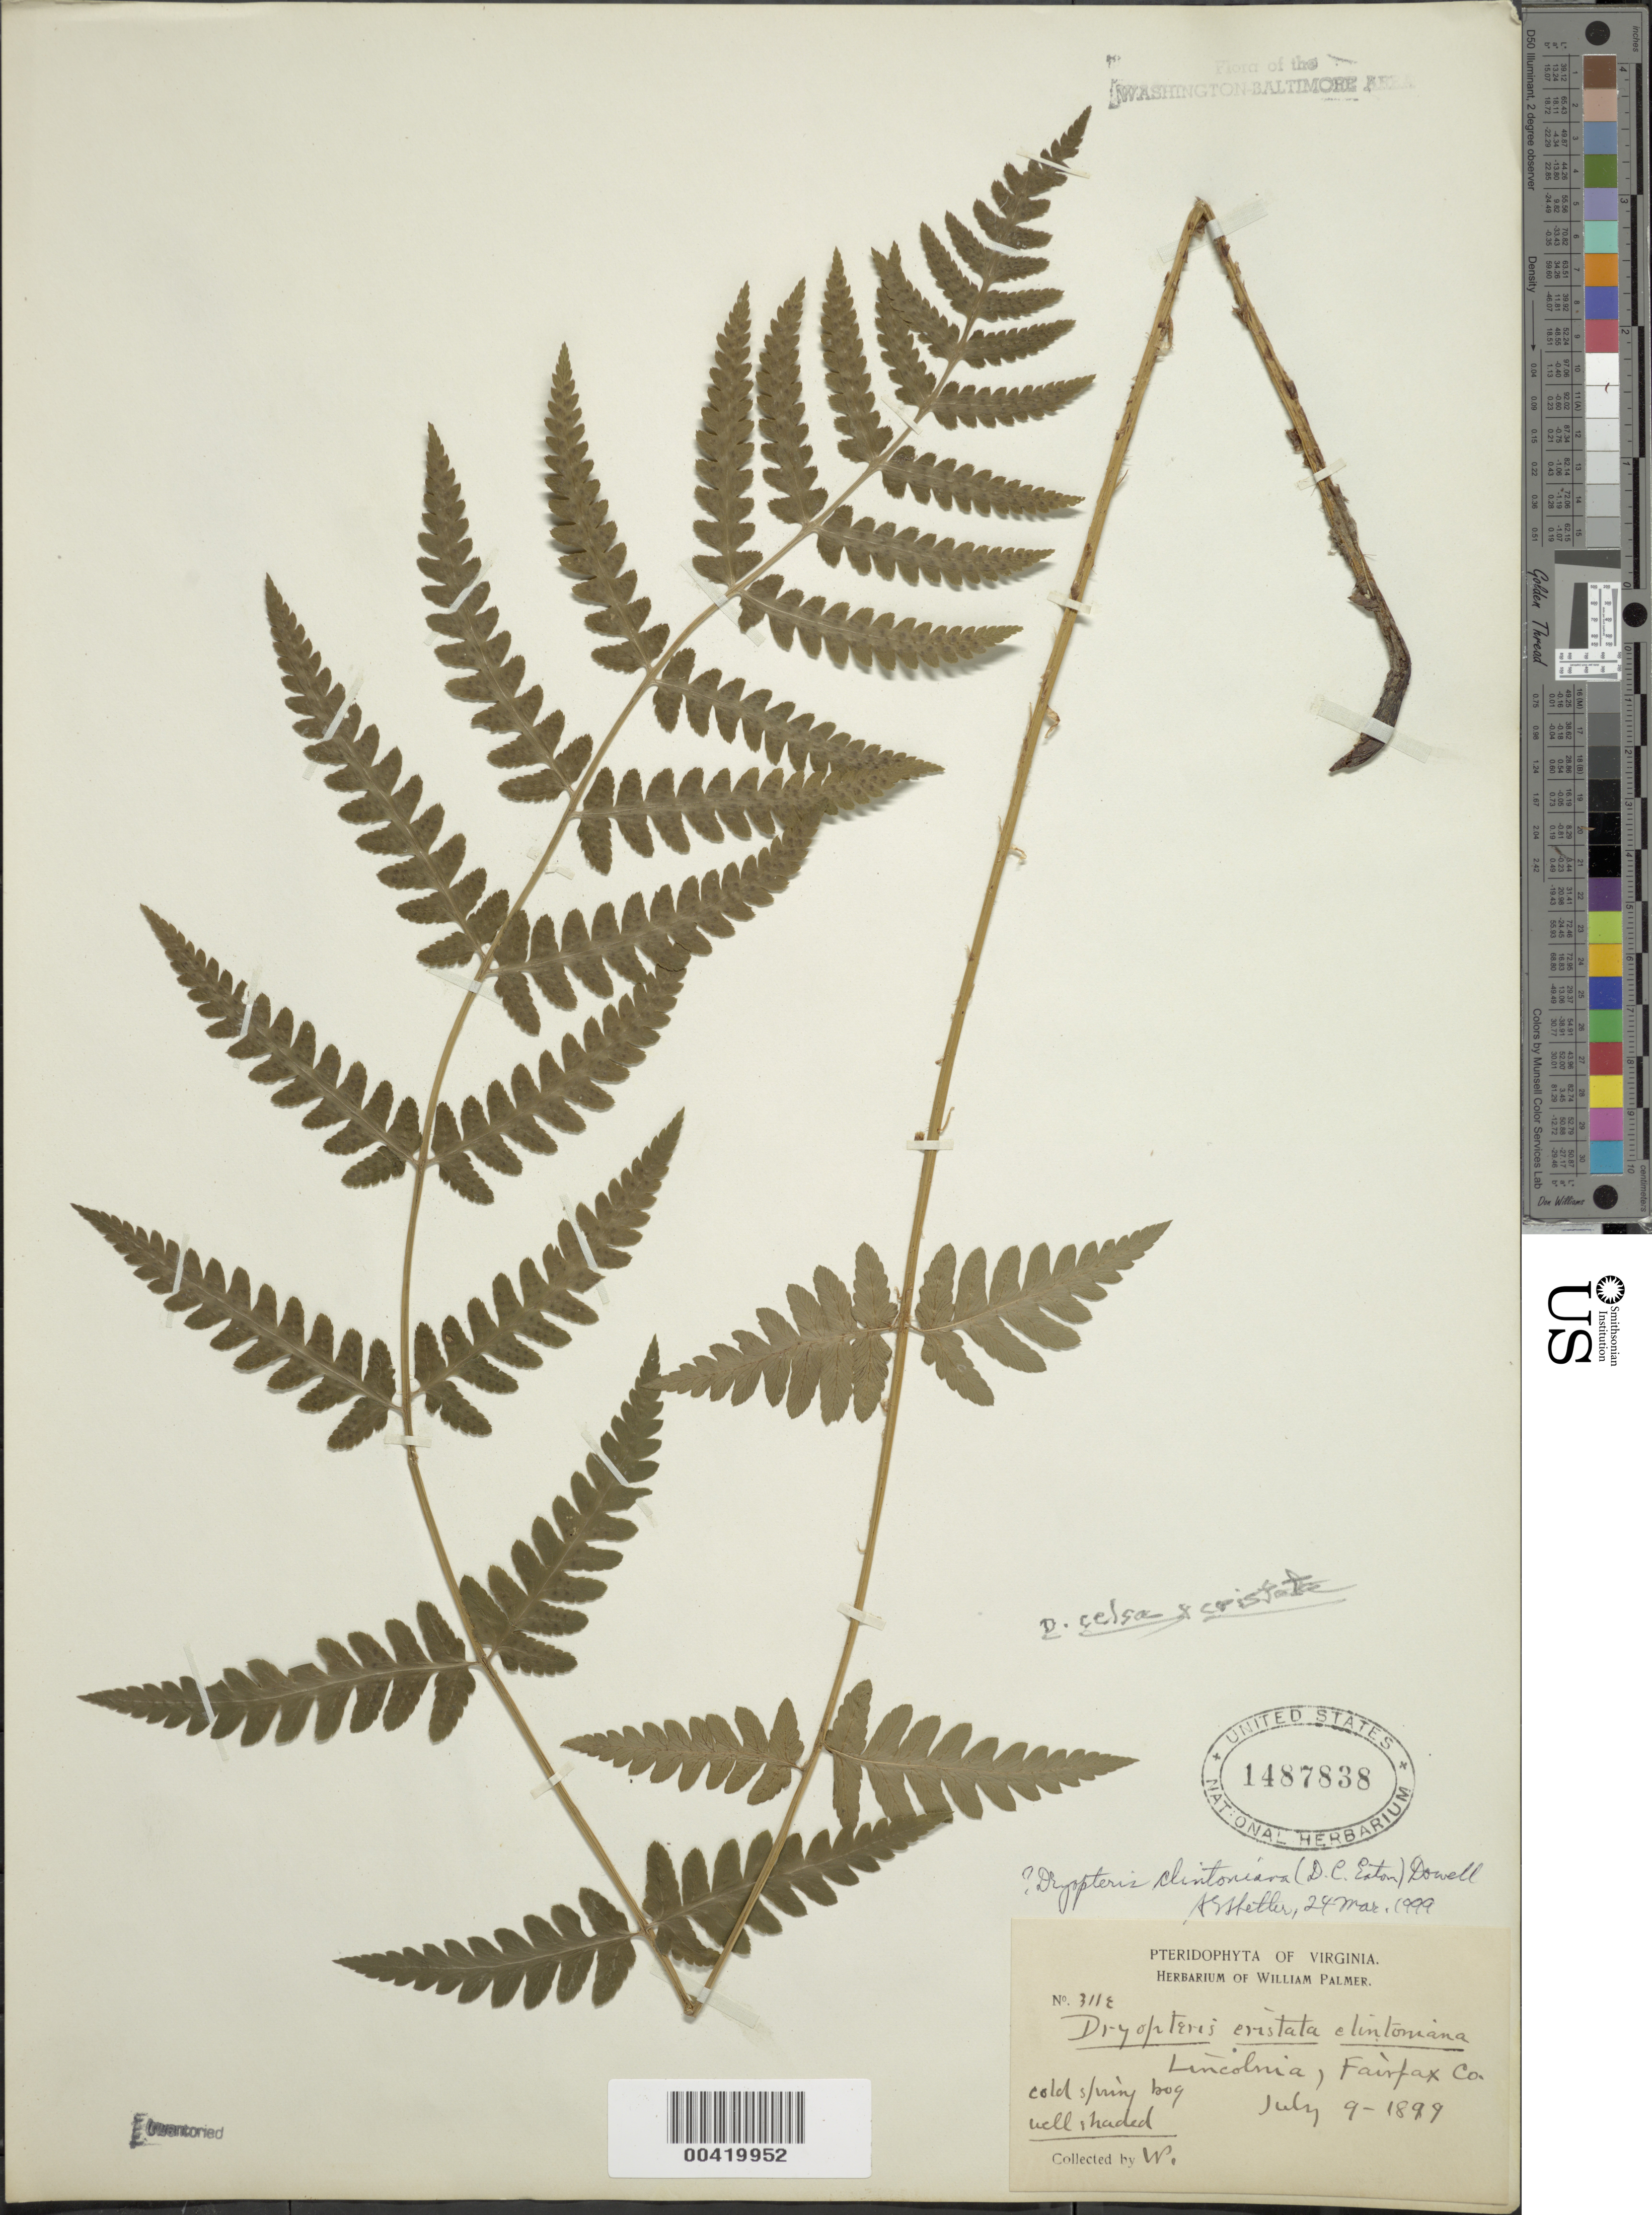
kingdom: Plantae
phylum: Tracheophyta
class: Polypodiopsida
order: Polypodiales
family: Dryopteridaceae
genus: Dryopteris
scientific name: Dryopteris clintoniana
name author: (D.C. Eaton) Dowell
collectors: W. Palmer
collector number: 311E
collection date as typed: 09 Jul 1899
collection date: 1899-07-09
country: United States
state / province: Virginia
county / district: Fairfax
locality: Lincolnia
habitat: Cold spring bog well shaded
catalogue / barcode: US 1487838